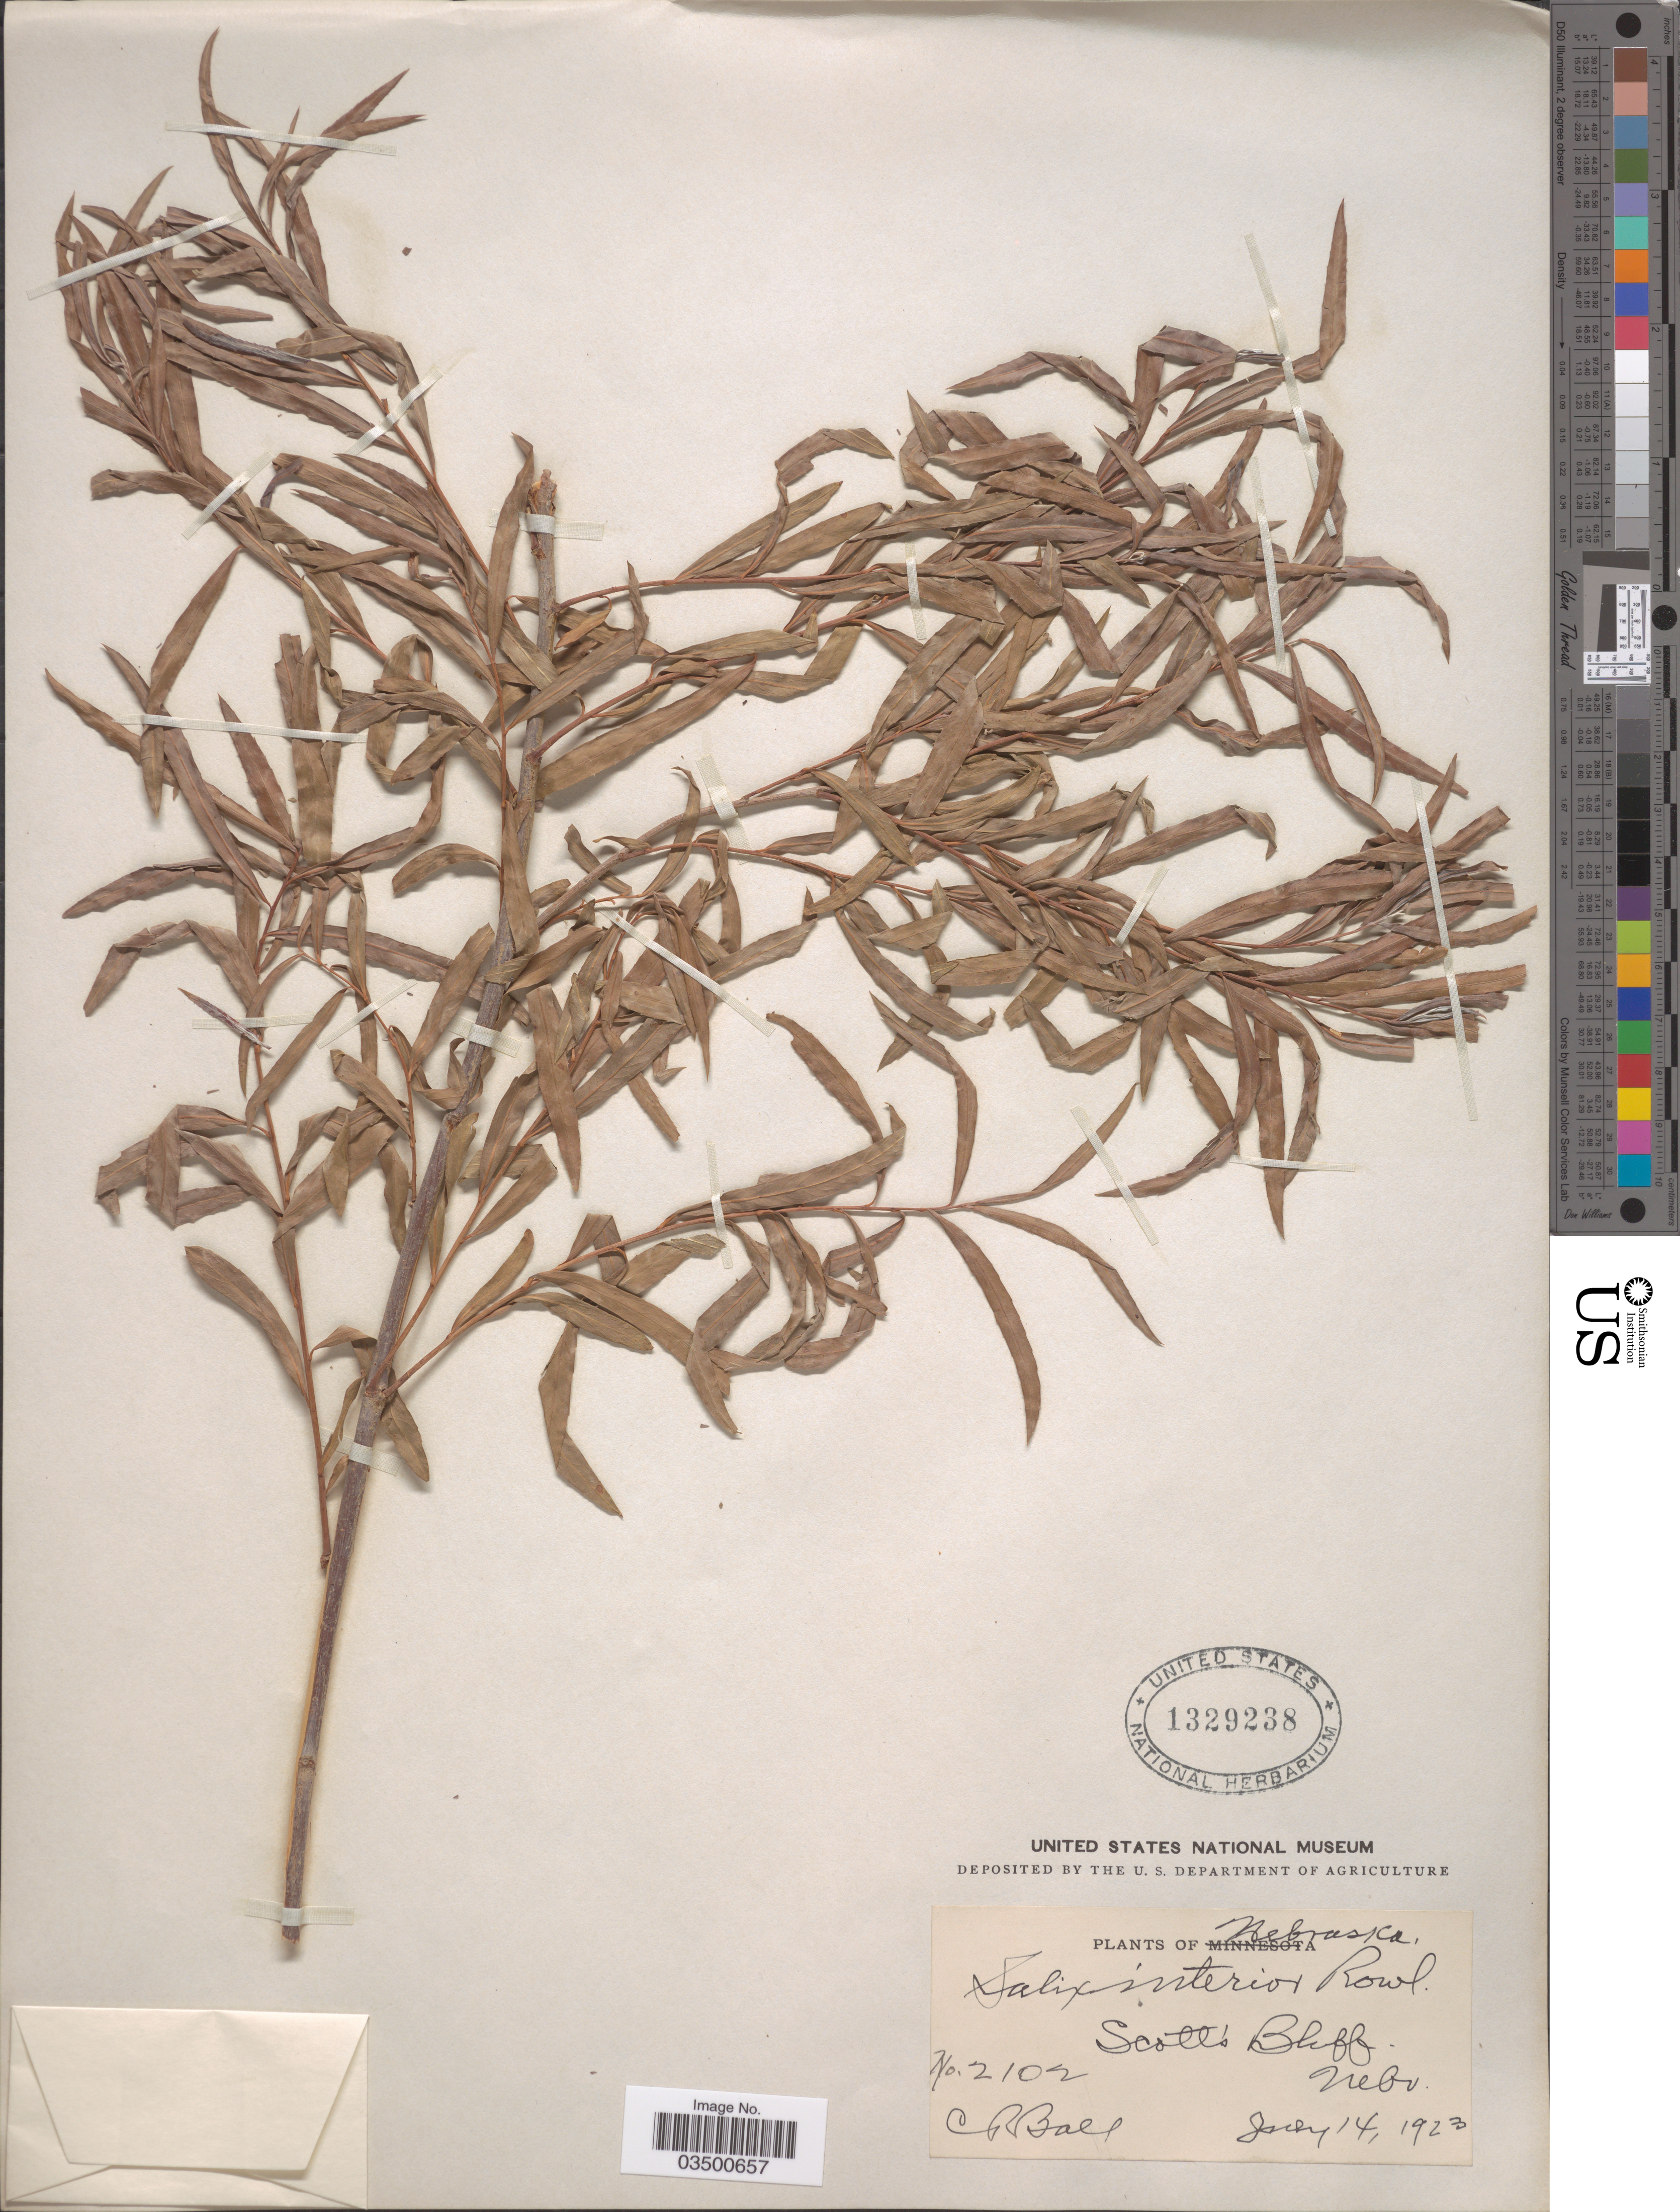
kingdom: Plantae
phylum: Tracheophyta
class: Magnoliopsida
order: Malpighiales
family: Salicaceae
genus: Salix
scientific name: Salix interior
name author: Rowlee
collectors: C. R. Ball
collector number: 2102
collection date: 1923-07-14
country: United States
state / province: Nebraska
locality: Scott's Bluff.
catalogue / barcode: US 1329238